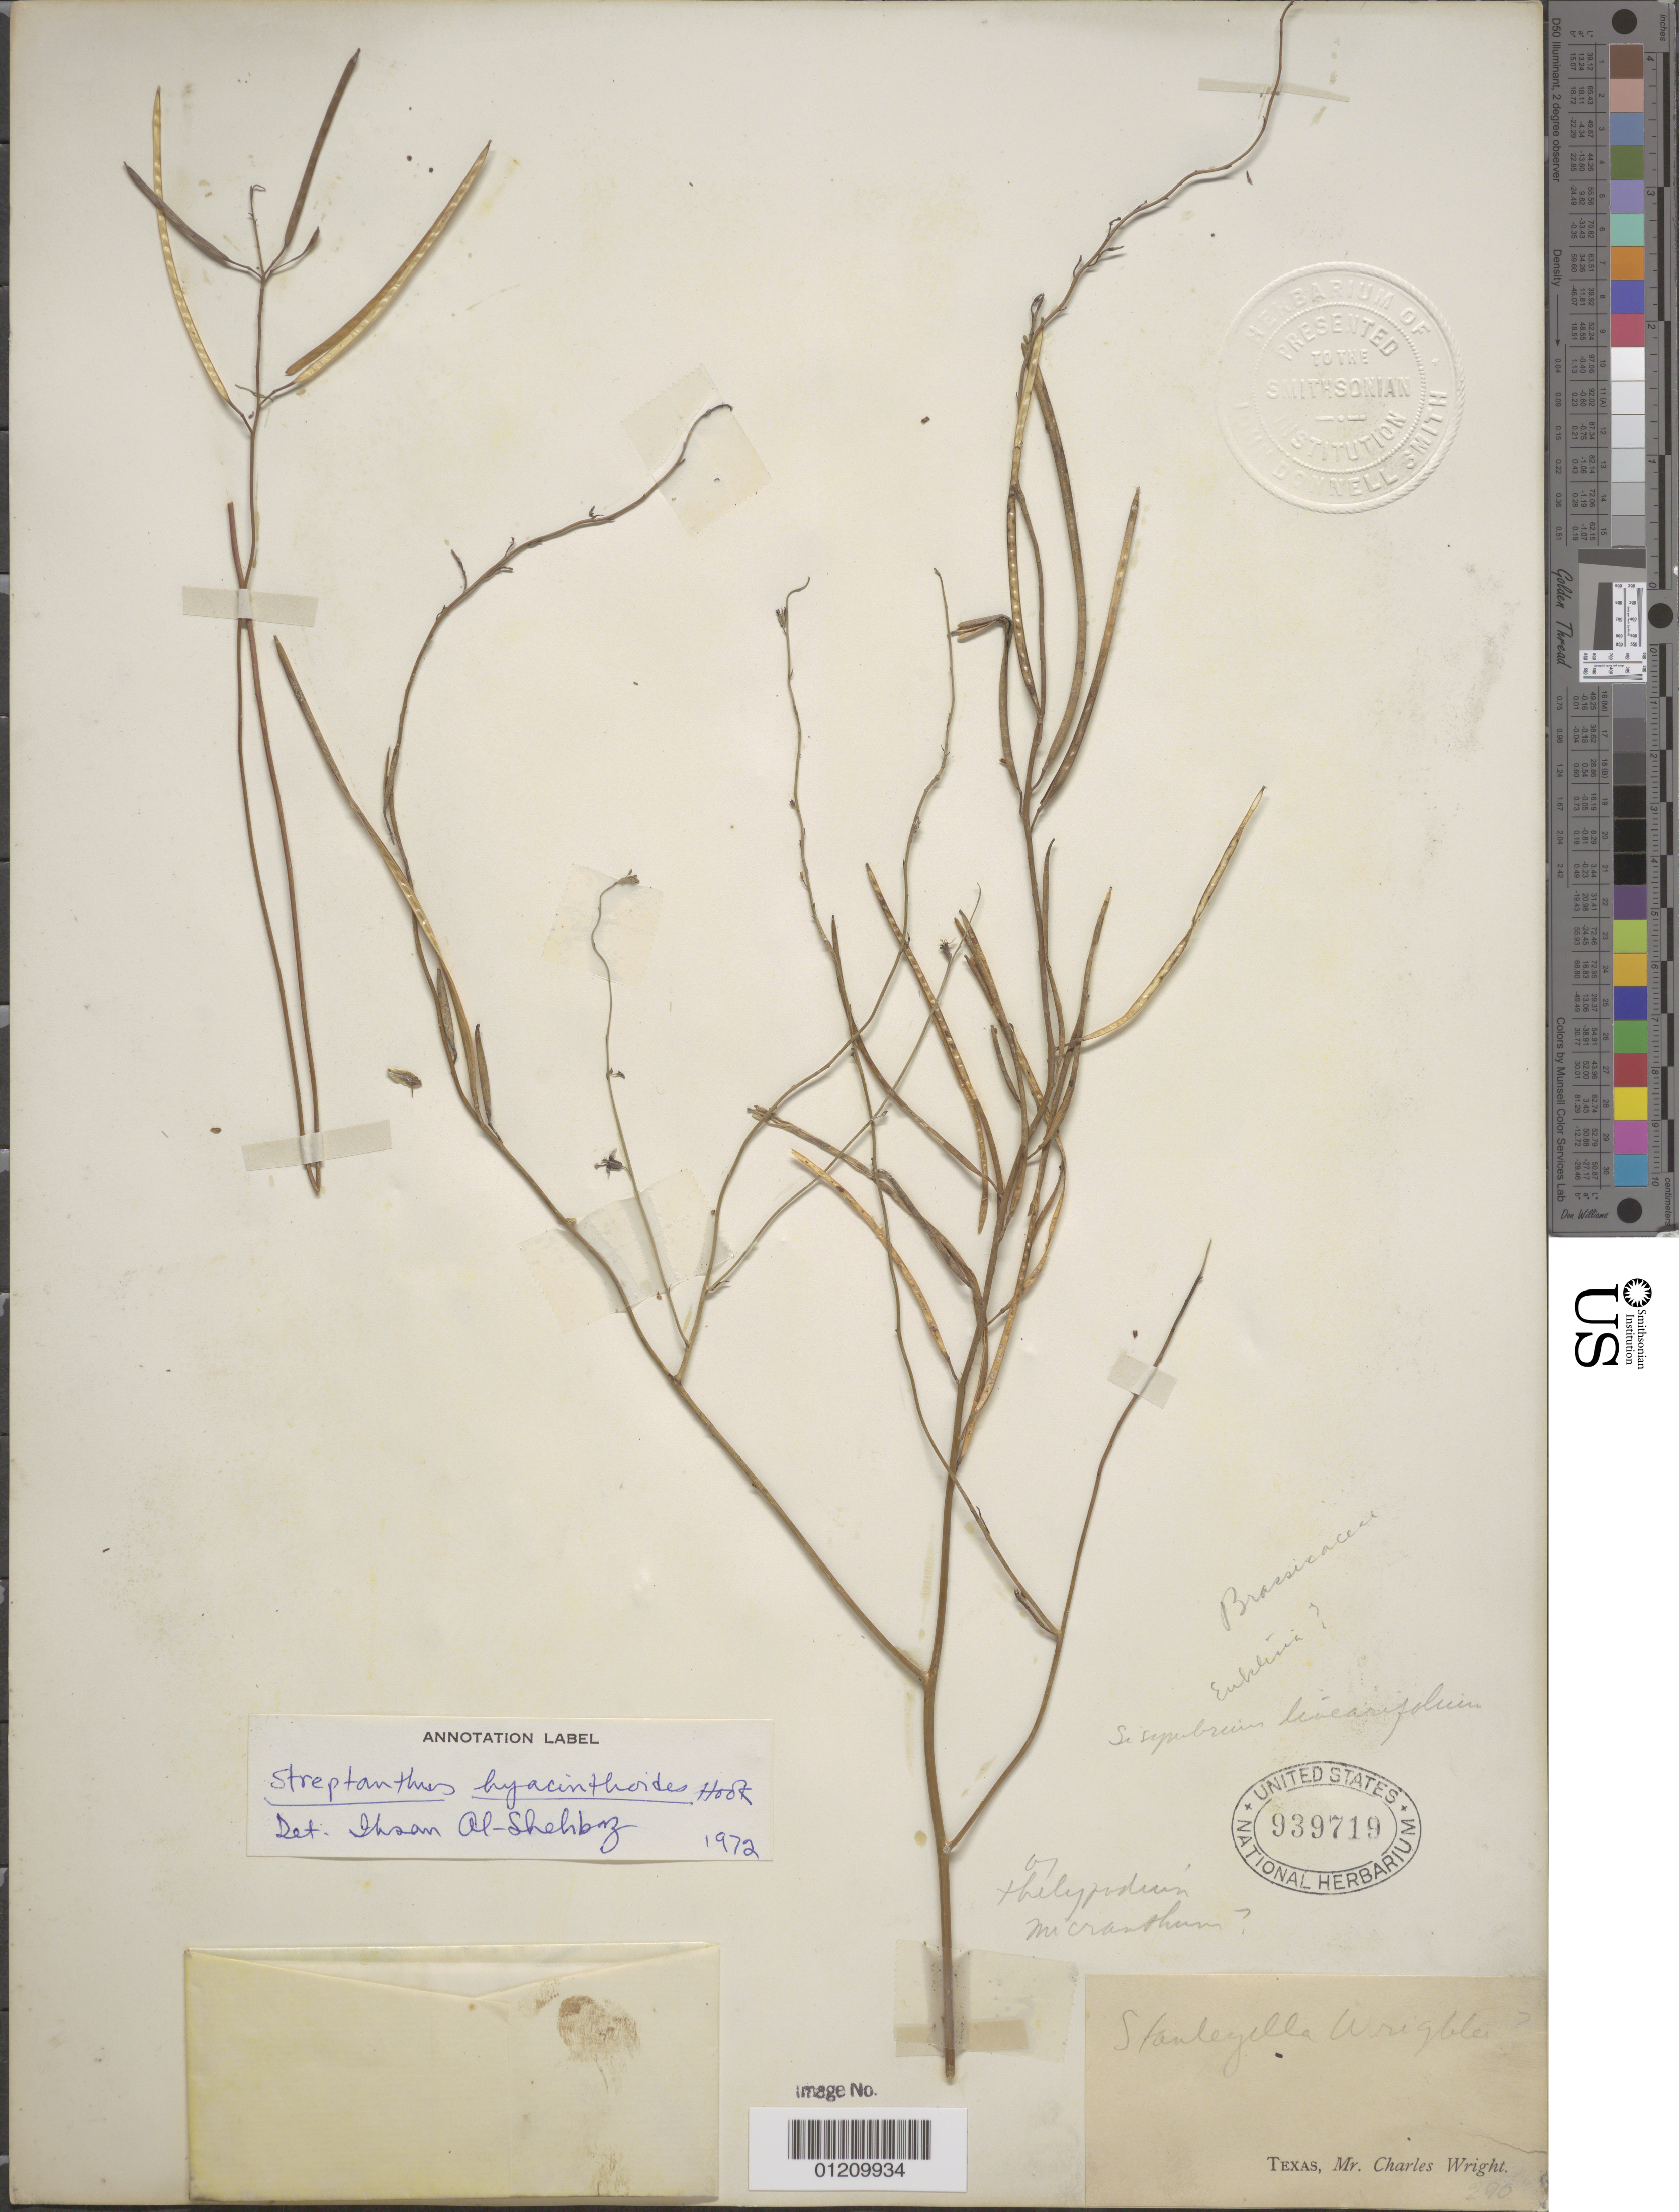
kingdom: Plantae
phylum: Tracheophyta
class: Magnoliopsida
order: Brassicales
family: Brassicaceae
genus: Streptanthus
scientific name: Streptanthus hyacinthoides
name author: Hook.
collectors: C. Wright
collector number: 290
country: United States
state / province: Texas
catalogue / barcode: US 939719